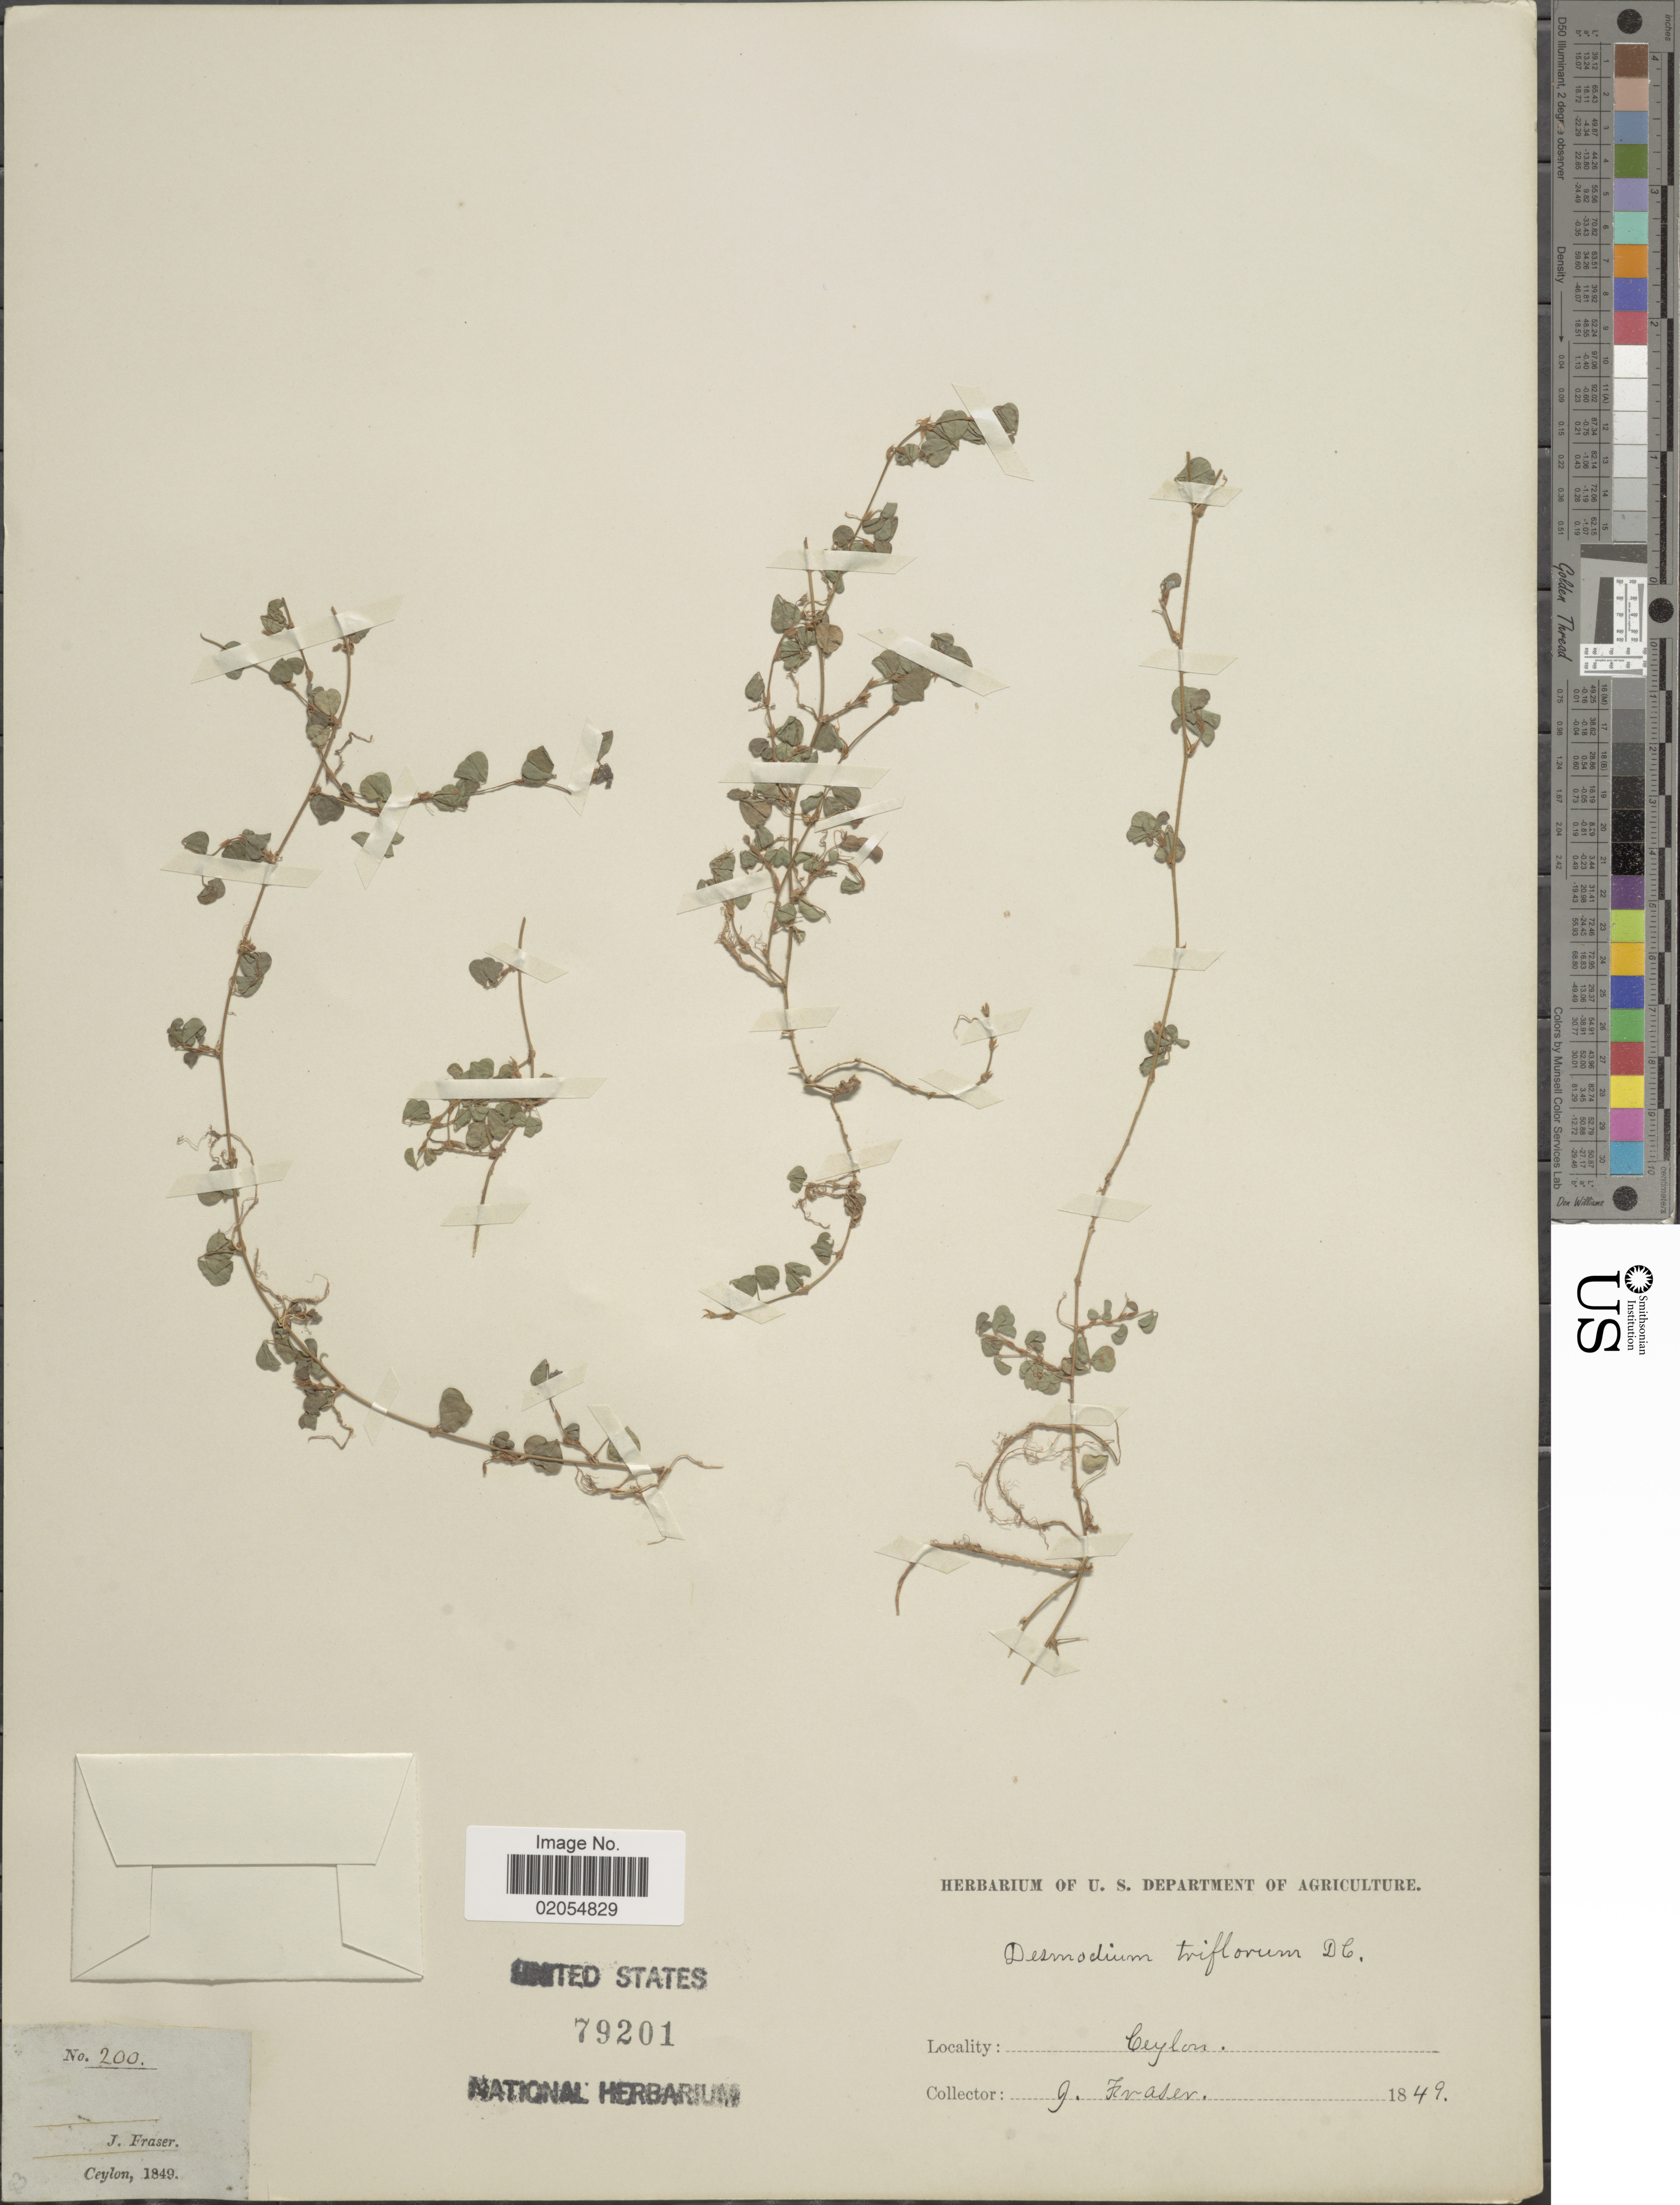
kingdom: Plantae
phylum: Tracheophyta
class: Magnoliopsida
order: Fabales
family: Fabaceae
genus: Grona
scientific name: Grona triflora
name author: (L.) H. Ohashi & K. Ohashi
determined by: Strong, Mark T., (BOT), Smithsonian Institution - National Museum of Natural History (UNITED STATES)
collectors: G. Fraser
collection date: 1849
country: Sri Lanka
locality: Ceylon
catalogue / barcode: US 79201